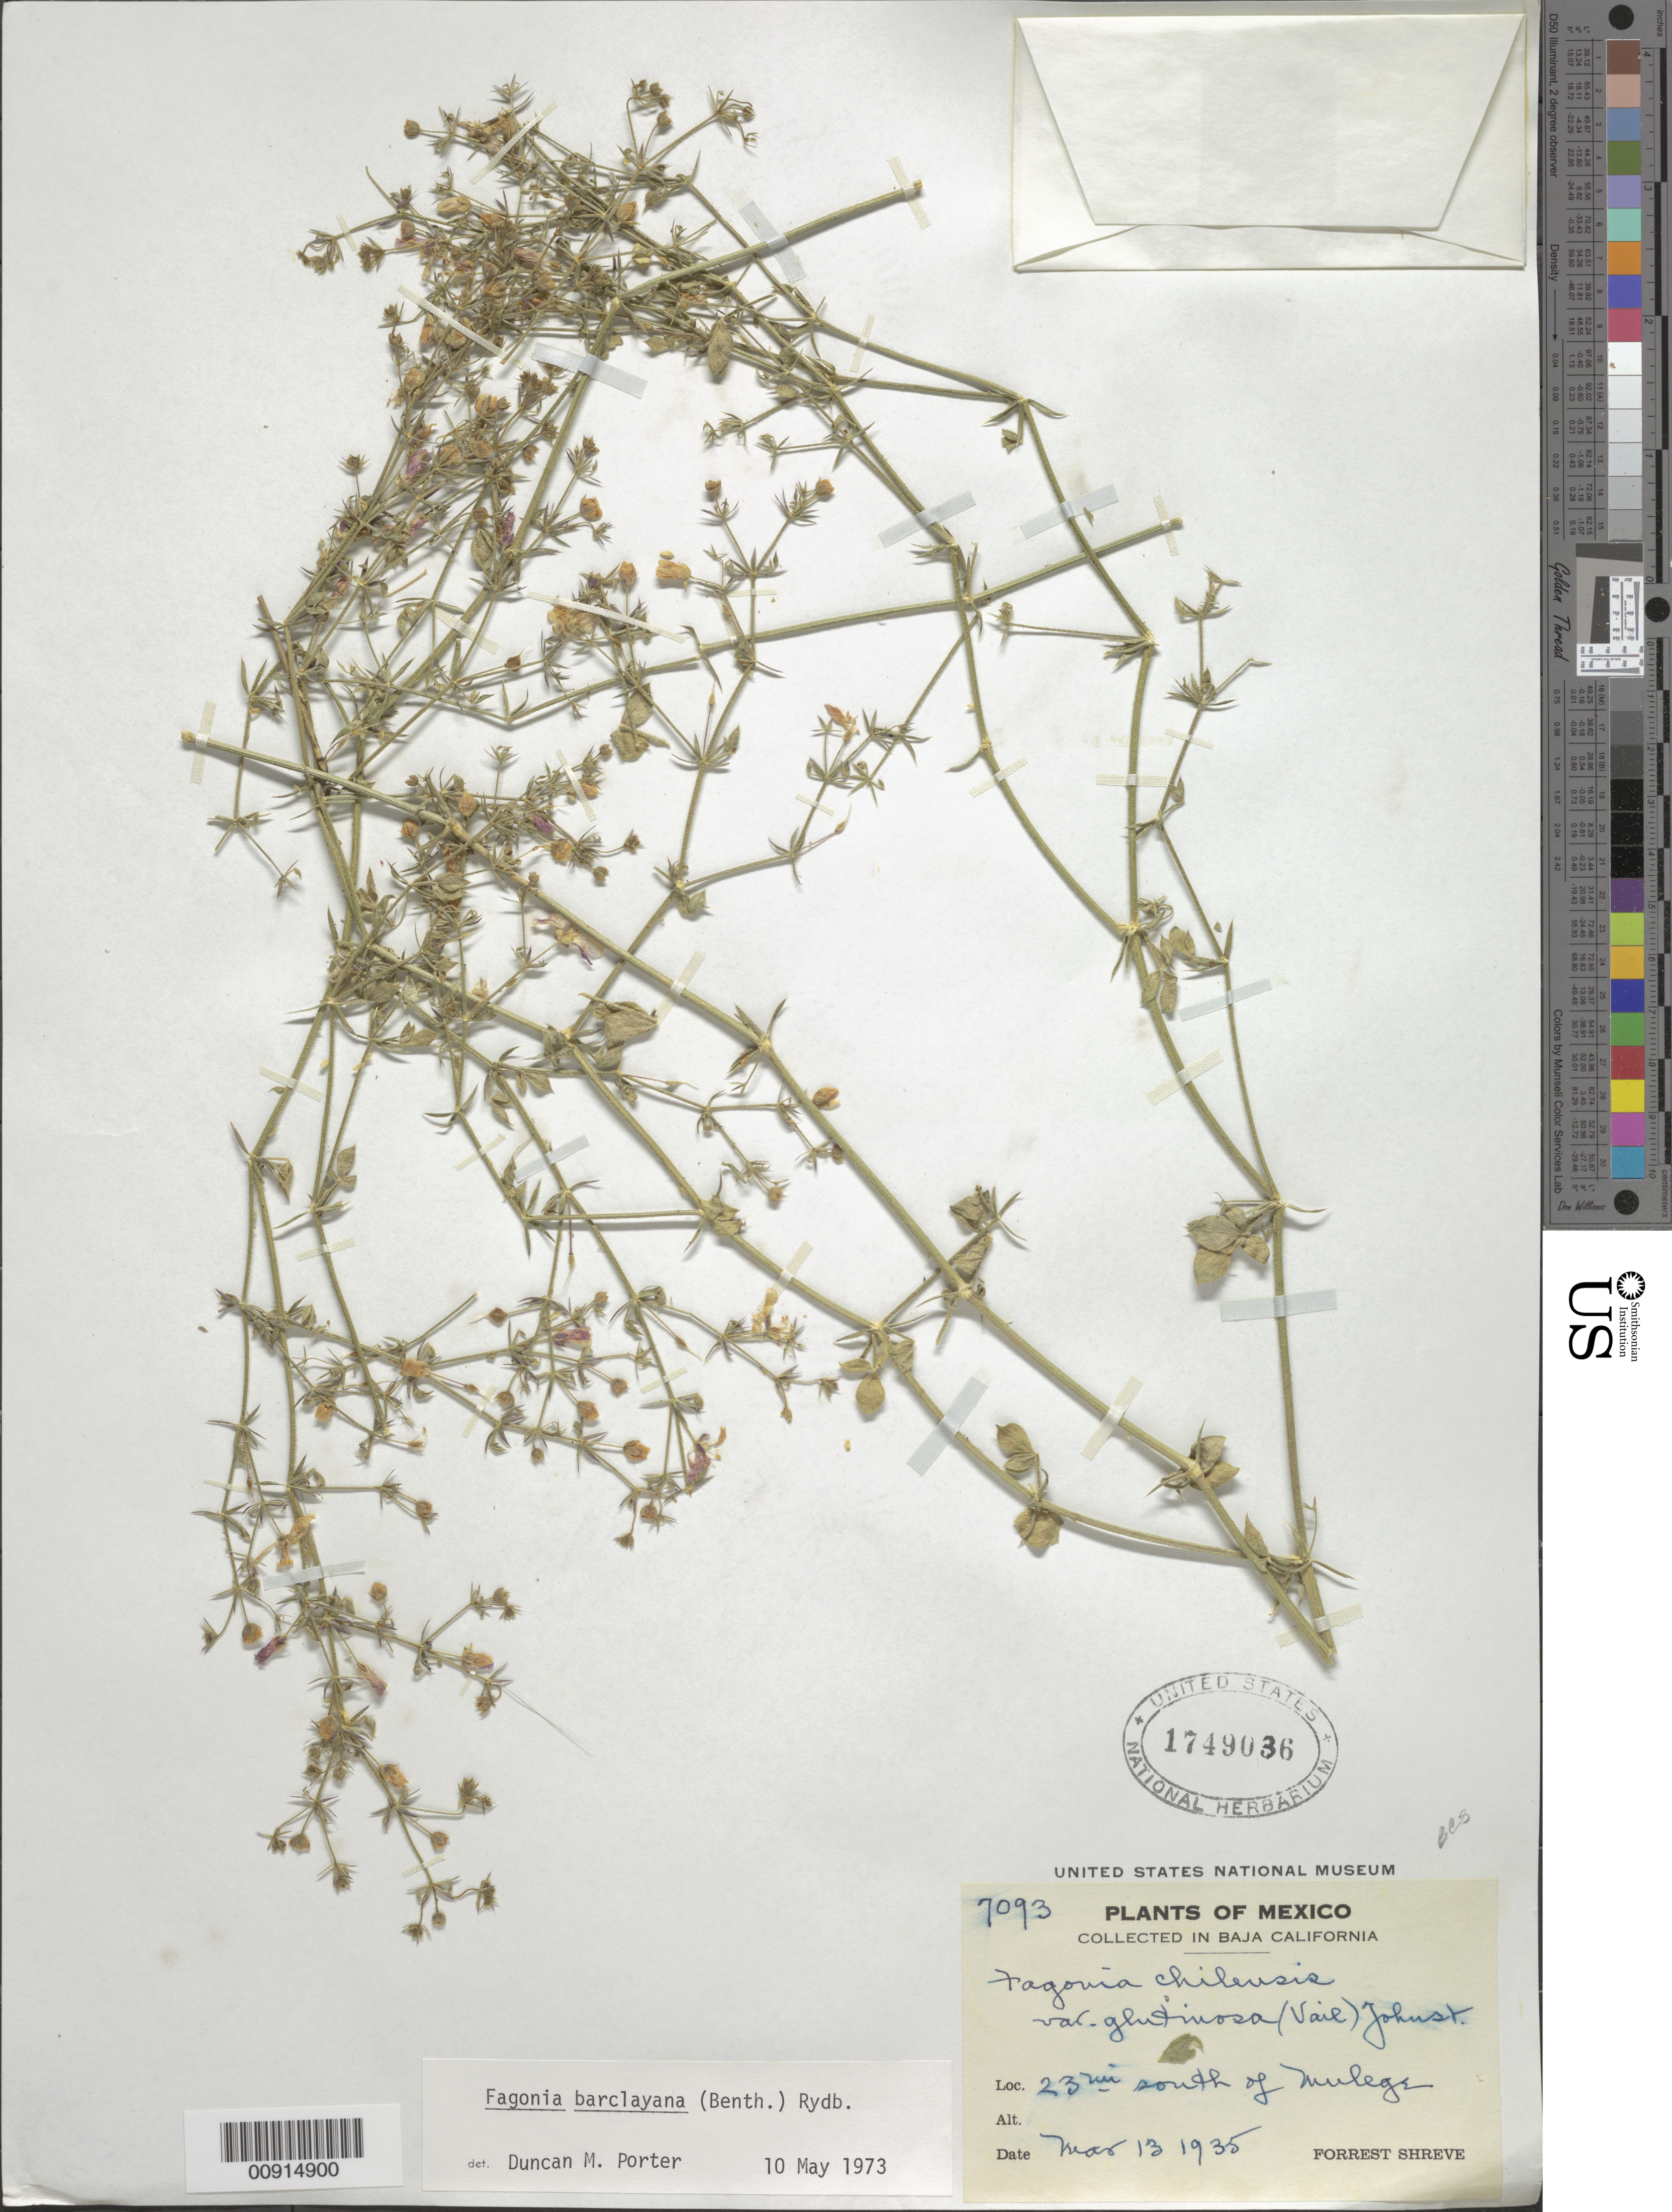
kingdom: Plantae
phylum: Tracheophyta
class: Magnoliopsida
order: Zygophyllales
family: Zygophyllaceae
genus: Fagonia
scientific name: Fagonia barclayana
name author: (Benth.) Rydb.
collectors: F. Shreve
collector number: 7093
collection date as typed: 13 Mar 1935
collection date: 1935-03-13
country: Mexico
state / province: Baja California Sur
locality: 23 mi. south of Mulege.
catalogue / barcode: US 1749036